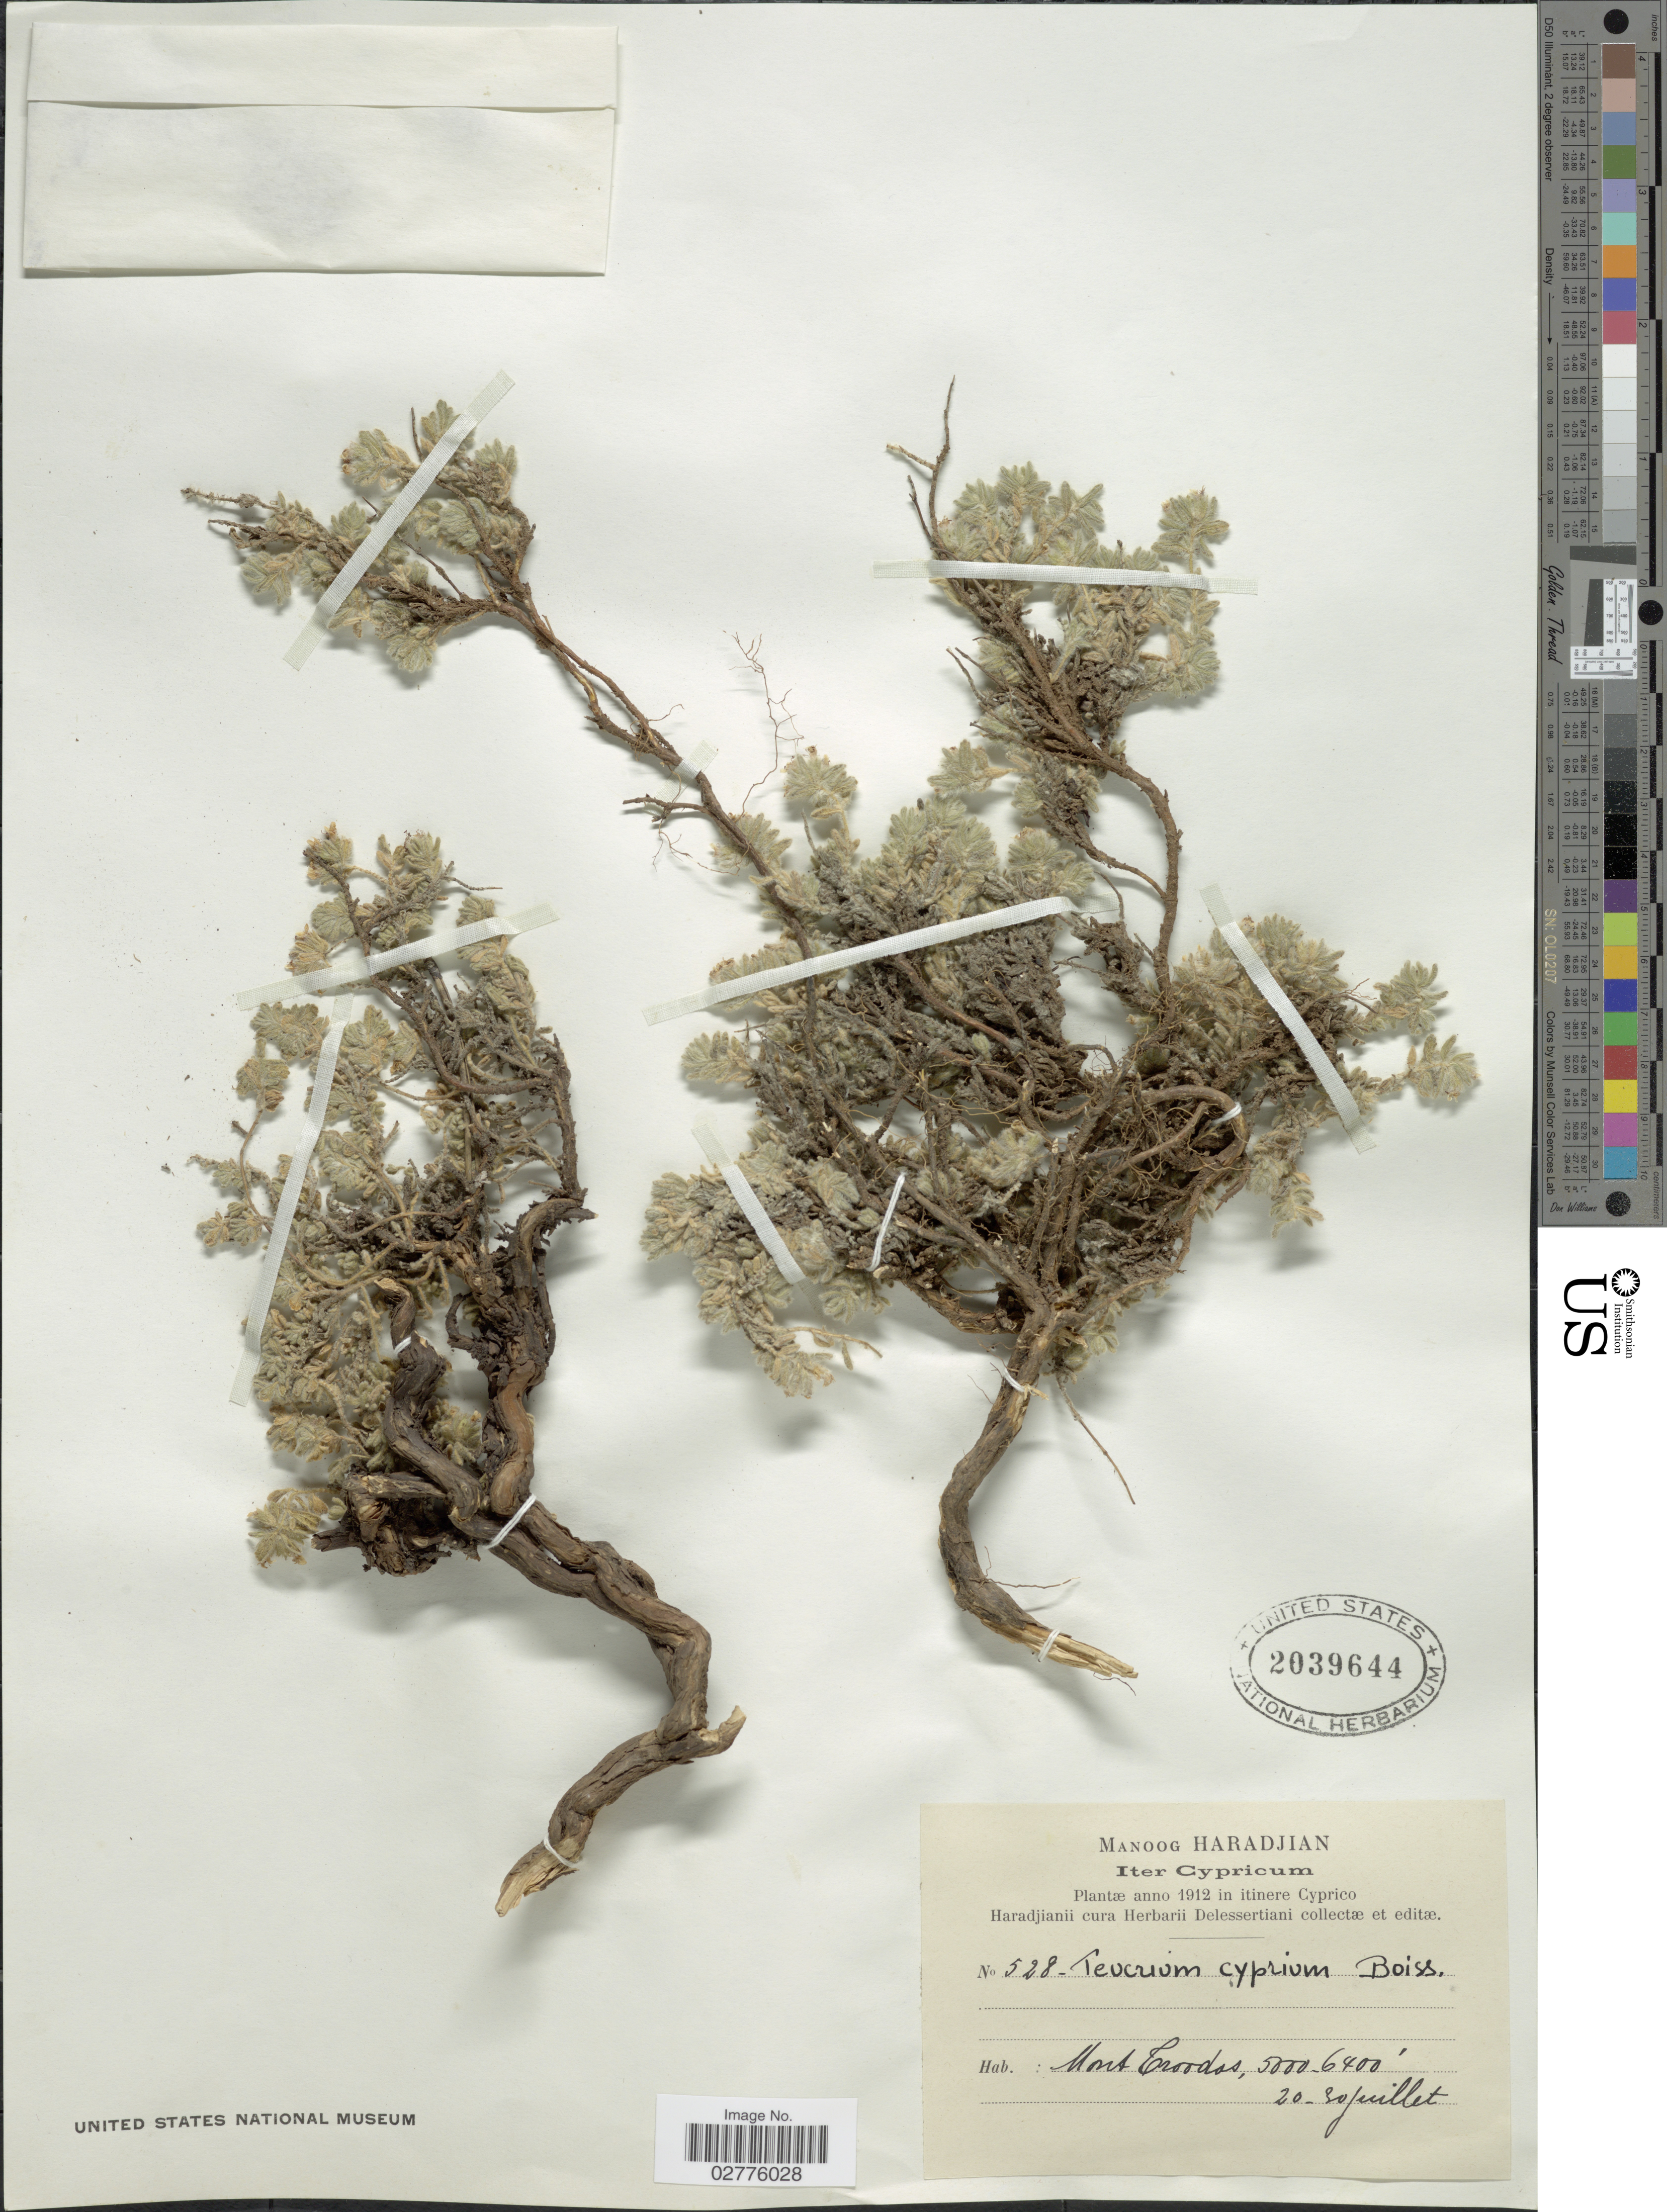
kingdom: Plantae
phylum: Tracheophyta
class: Magnoliopsida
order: Lamiales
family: Lamiaceae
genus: Teucrium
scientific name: Teucrium cyprium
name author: Boiss.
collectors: M. Haradjian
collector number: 528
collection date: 1912-07-20/1912-07-30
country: Cyprus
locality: Mont Troodos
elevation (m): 1524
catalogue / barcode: US 2039644